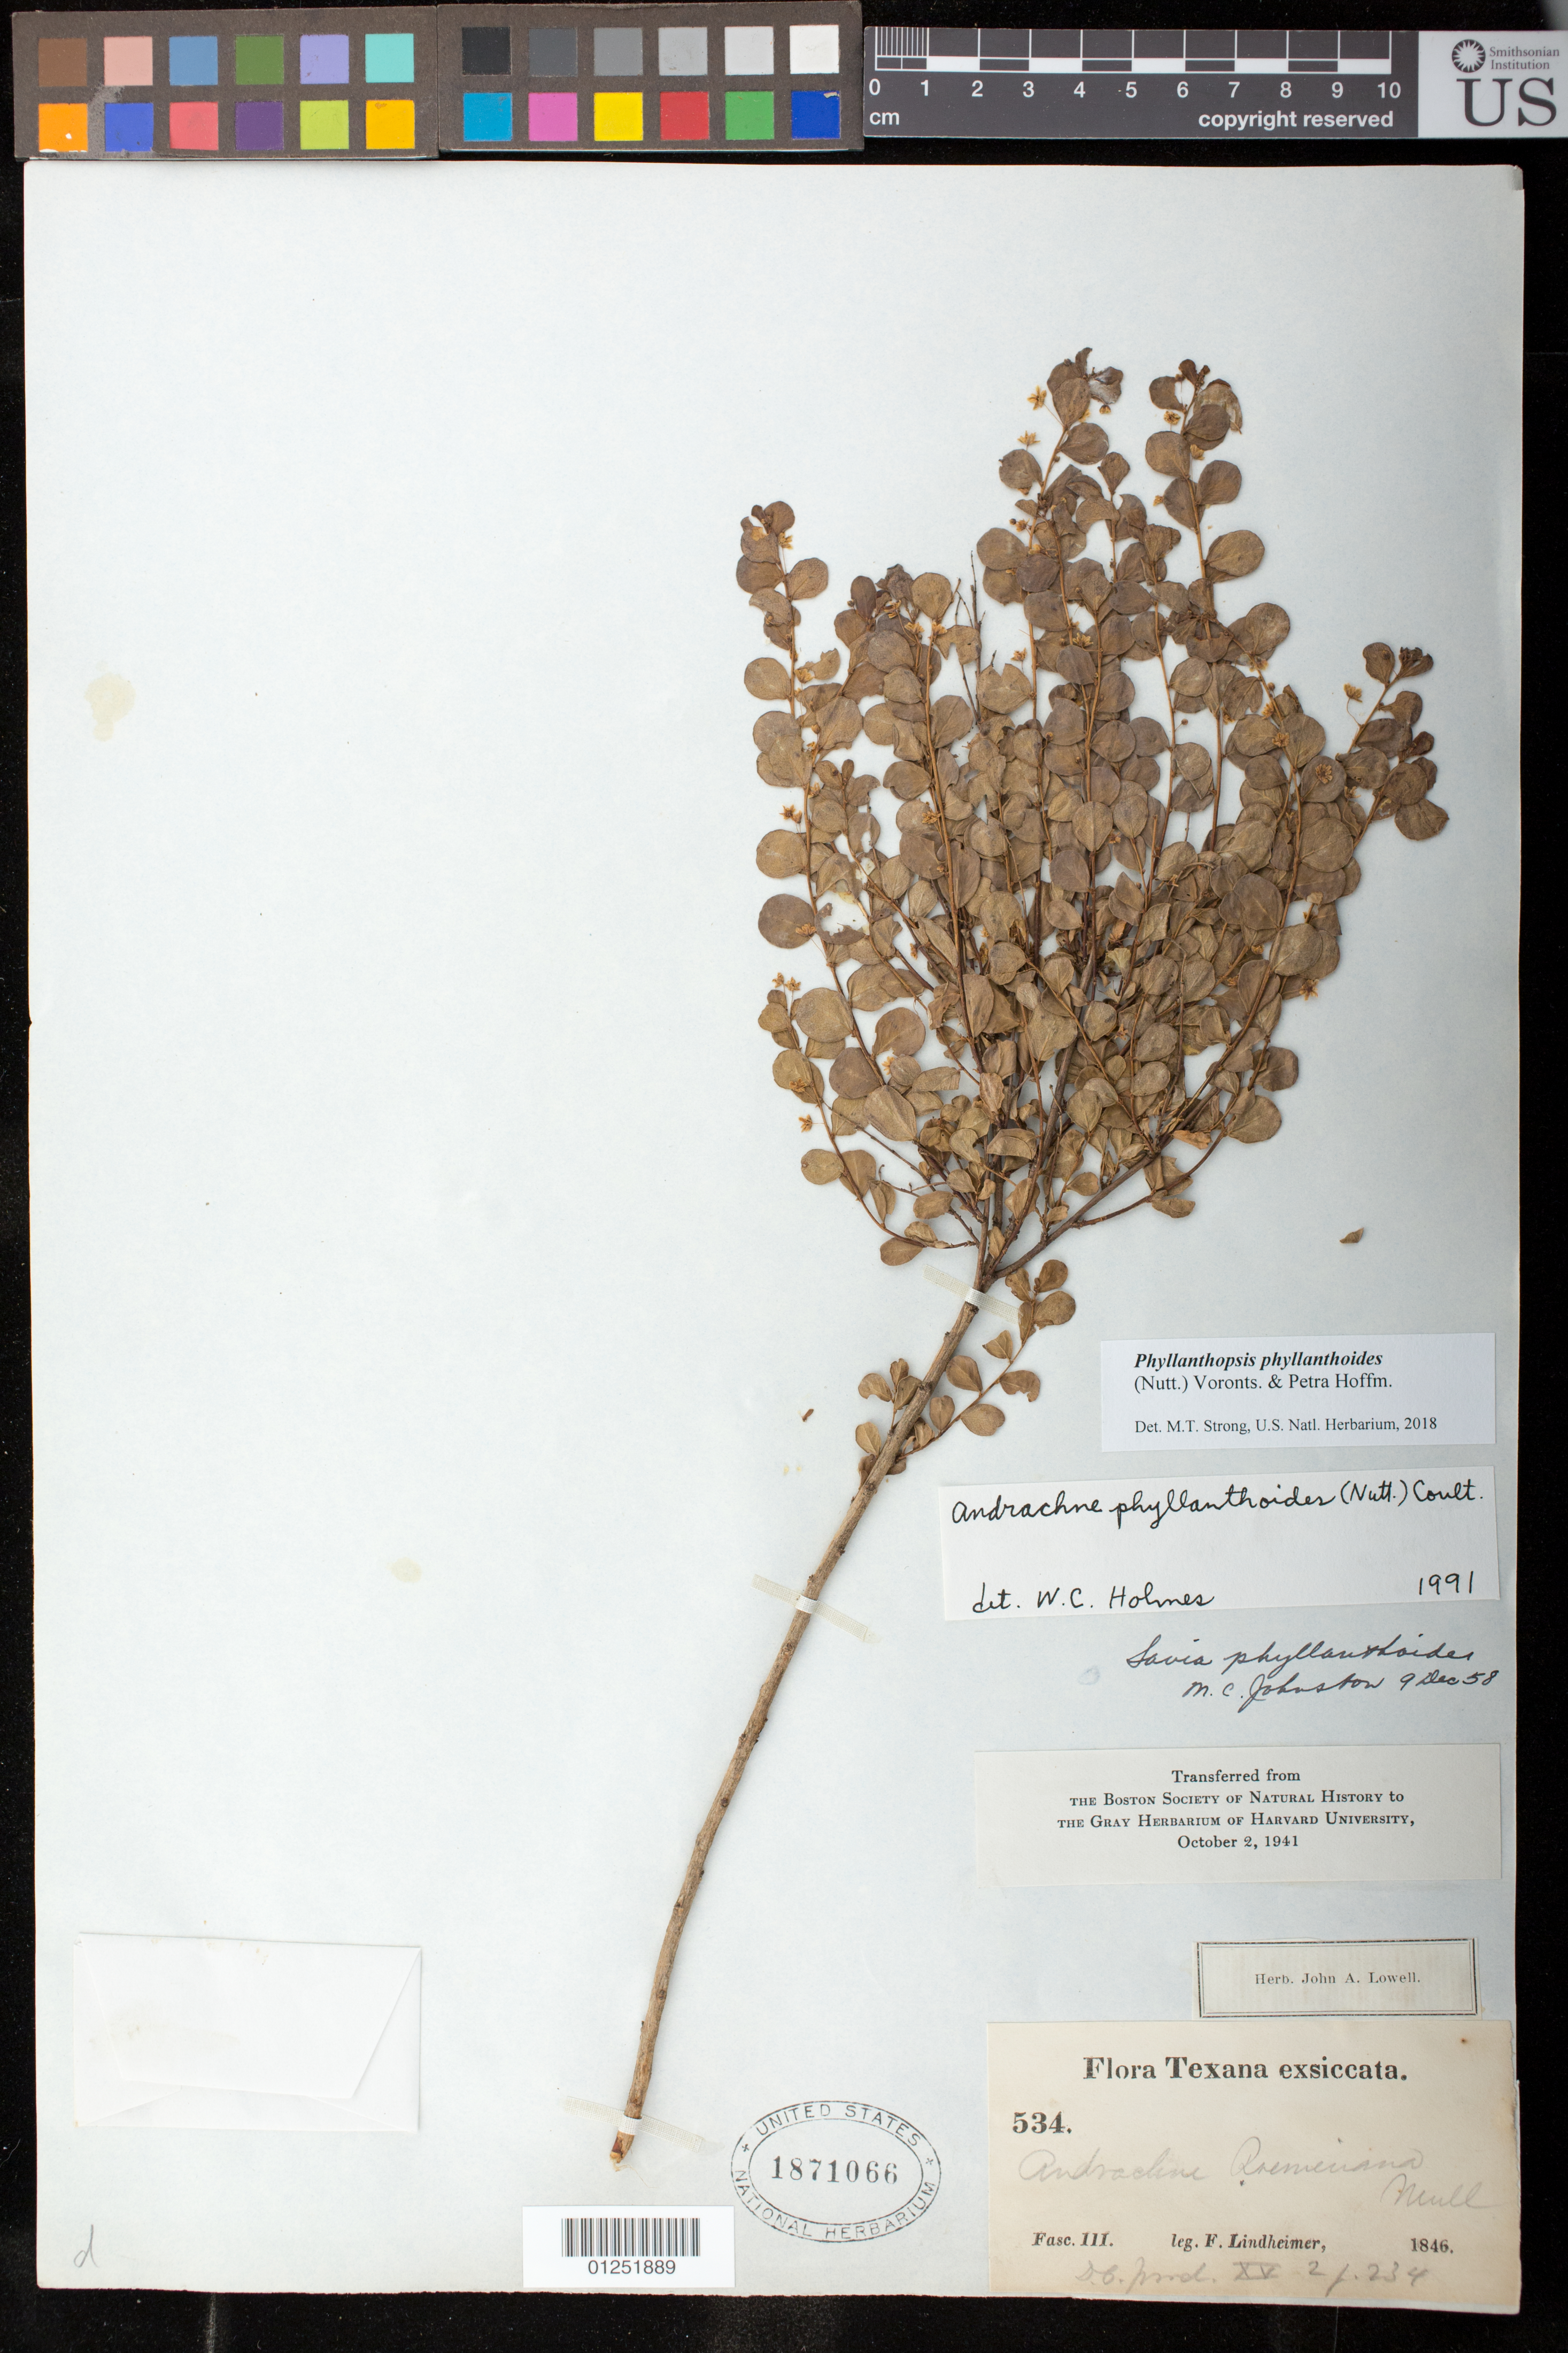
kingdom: Plantae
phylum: Tracheophyta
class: Magnoliopsida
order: Malpighiales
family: Phyllanthaceae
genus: Phyllanthopsis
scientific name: Phyllanthopsis phyllanthoides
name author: (Nutt.) Voronts. & Petra Hoffm.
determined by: Strong, M. T., (US), Smithsonian Institution - National Museum of Natural History (UNITED STATES)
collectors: F. J. Lindheimer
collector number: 534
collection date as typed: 1846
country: United States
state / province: Texas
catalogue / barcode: US 1871066